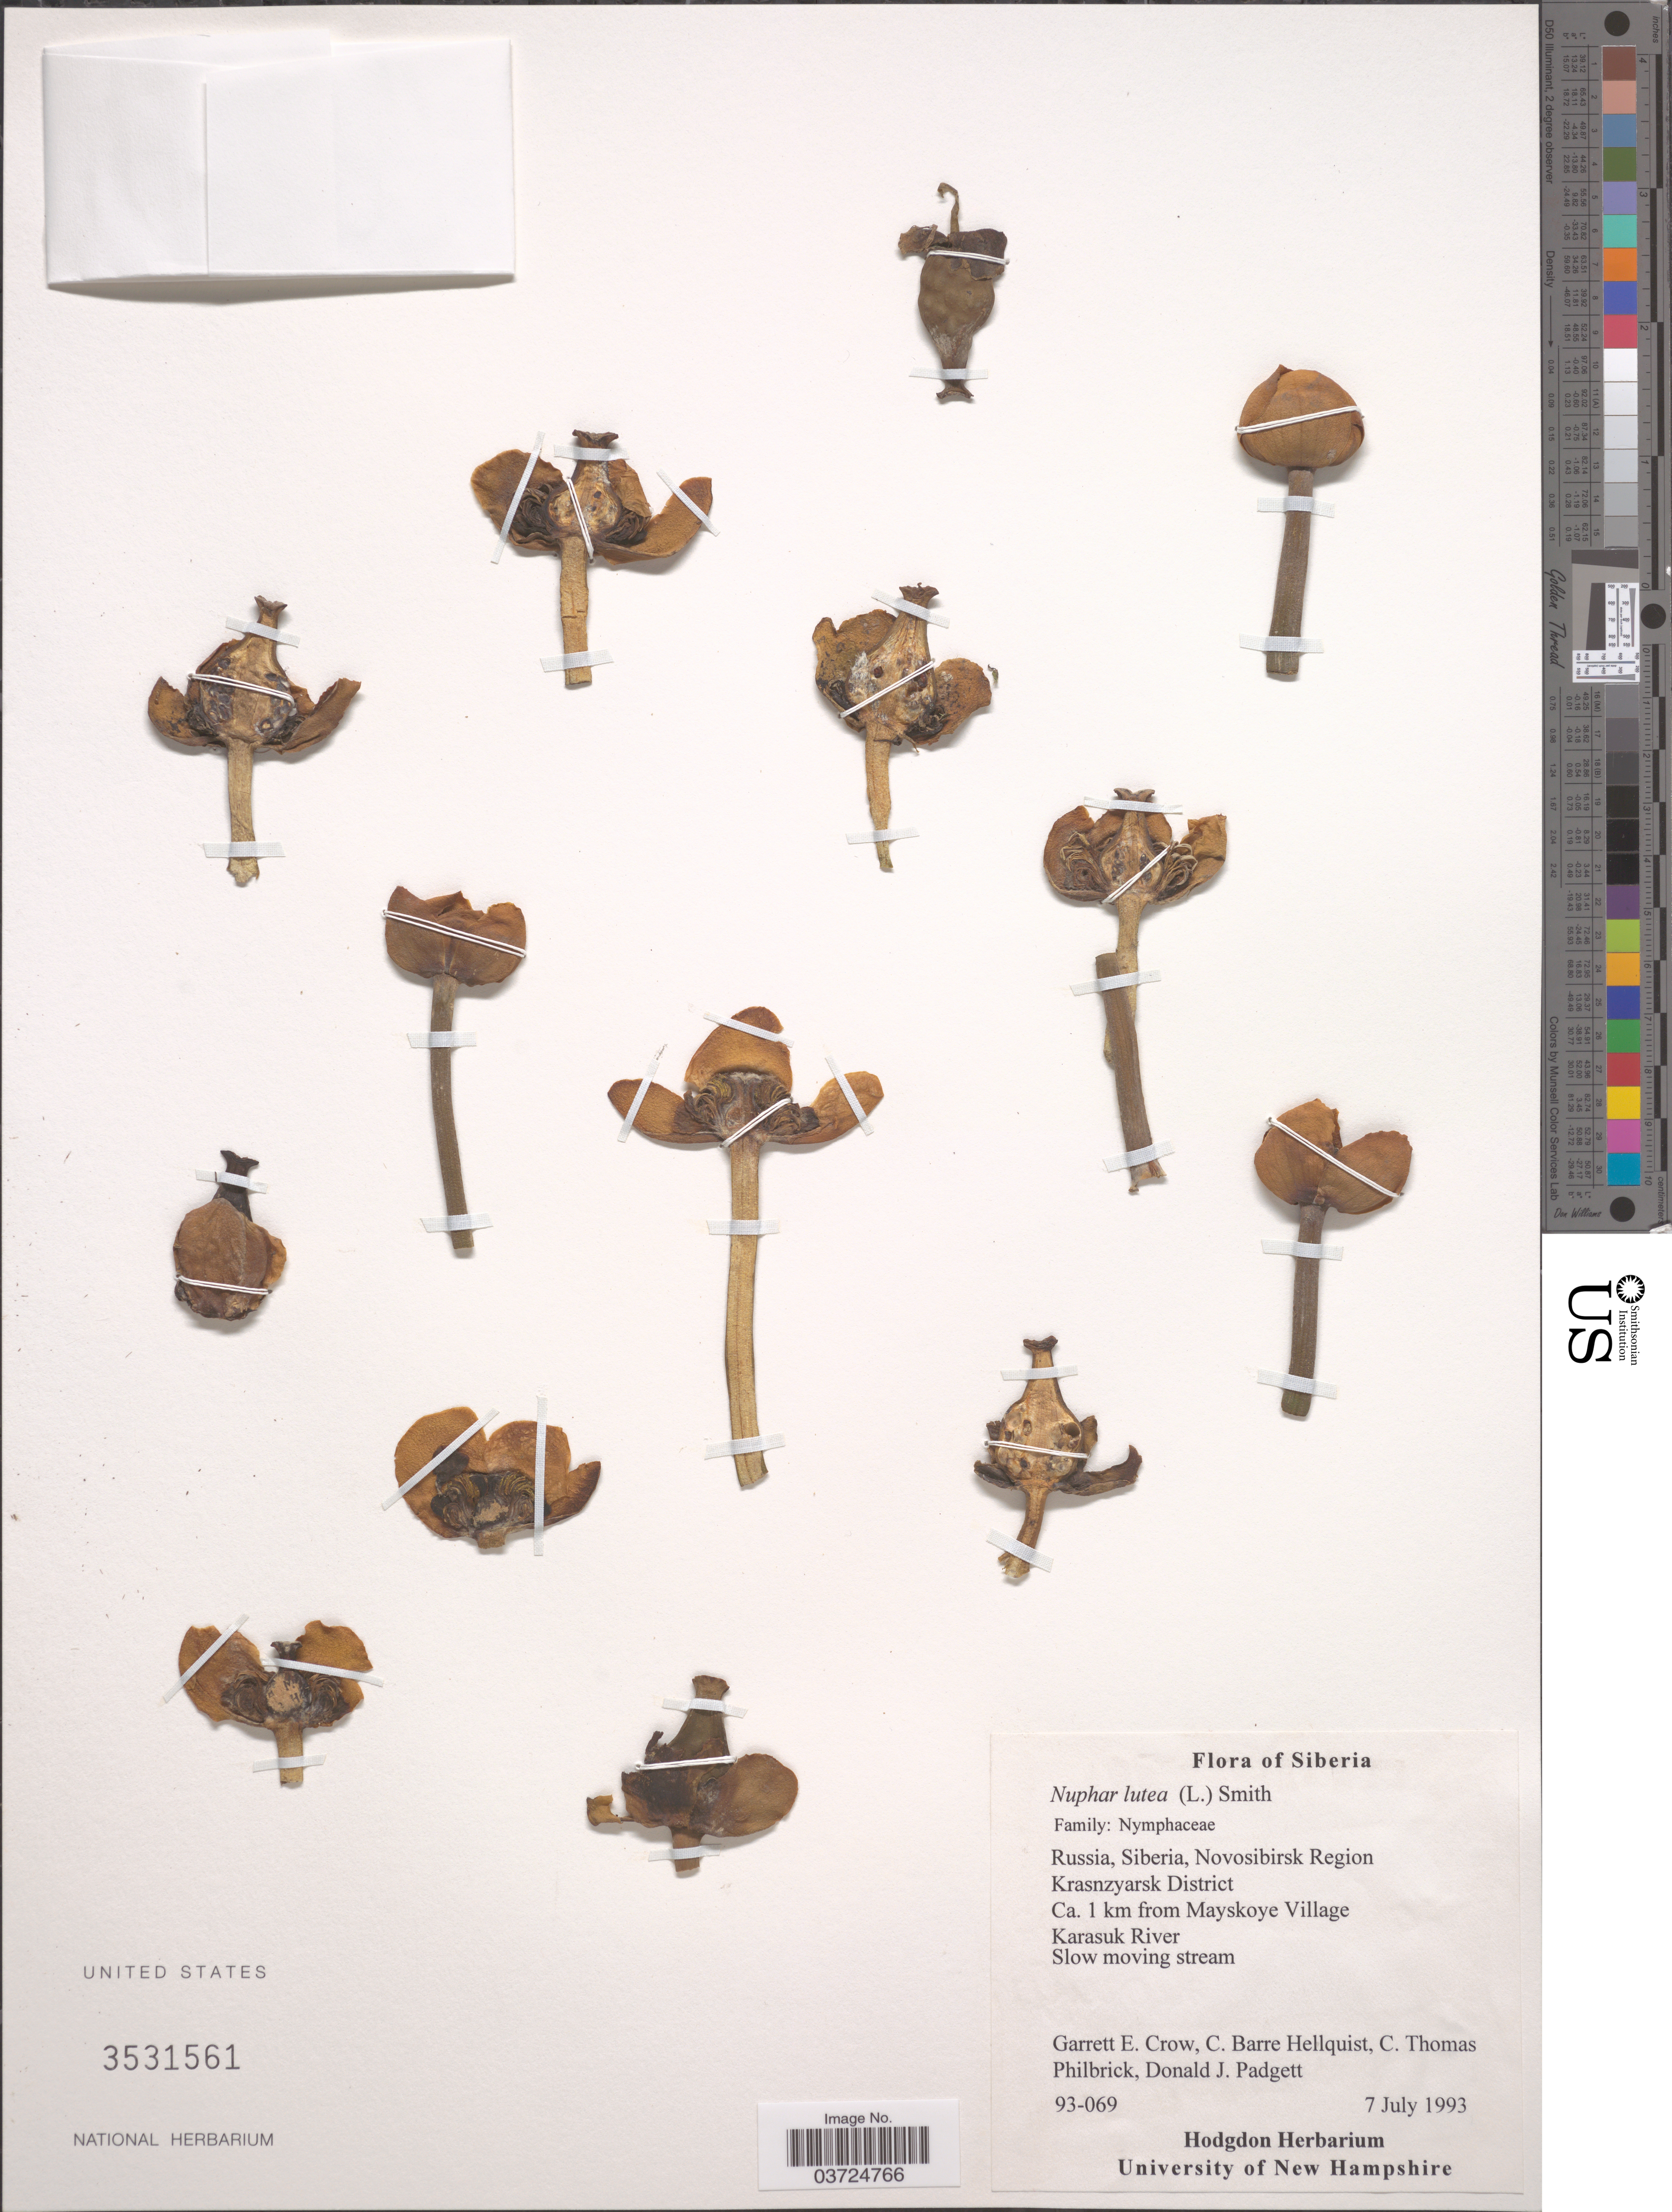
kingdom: Plantae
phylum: Tracheophyta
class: Magnoliopsida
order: Nymphaeales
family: Nymphaeaceae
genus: Nuphar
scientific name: Nuphar lutea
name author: (L.) Sm.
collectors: G. E. Crow, C. Hellquist, C. Philbrick & D. Padgett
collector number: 93-069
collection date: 1993-07-07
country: Russian Federation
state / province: Novosibirsk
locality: Siberia, Novosibirsk Region. Krasnzyarsk District. Ca. 1 km from Mayskoye Village. Karasuk River.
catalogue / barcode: US 3531561